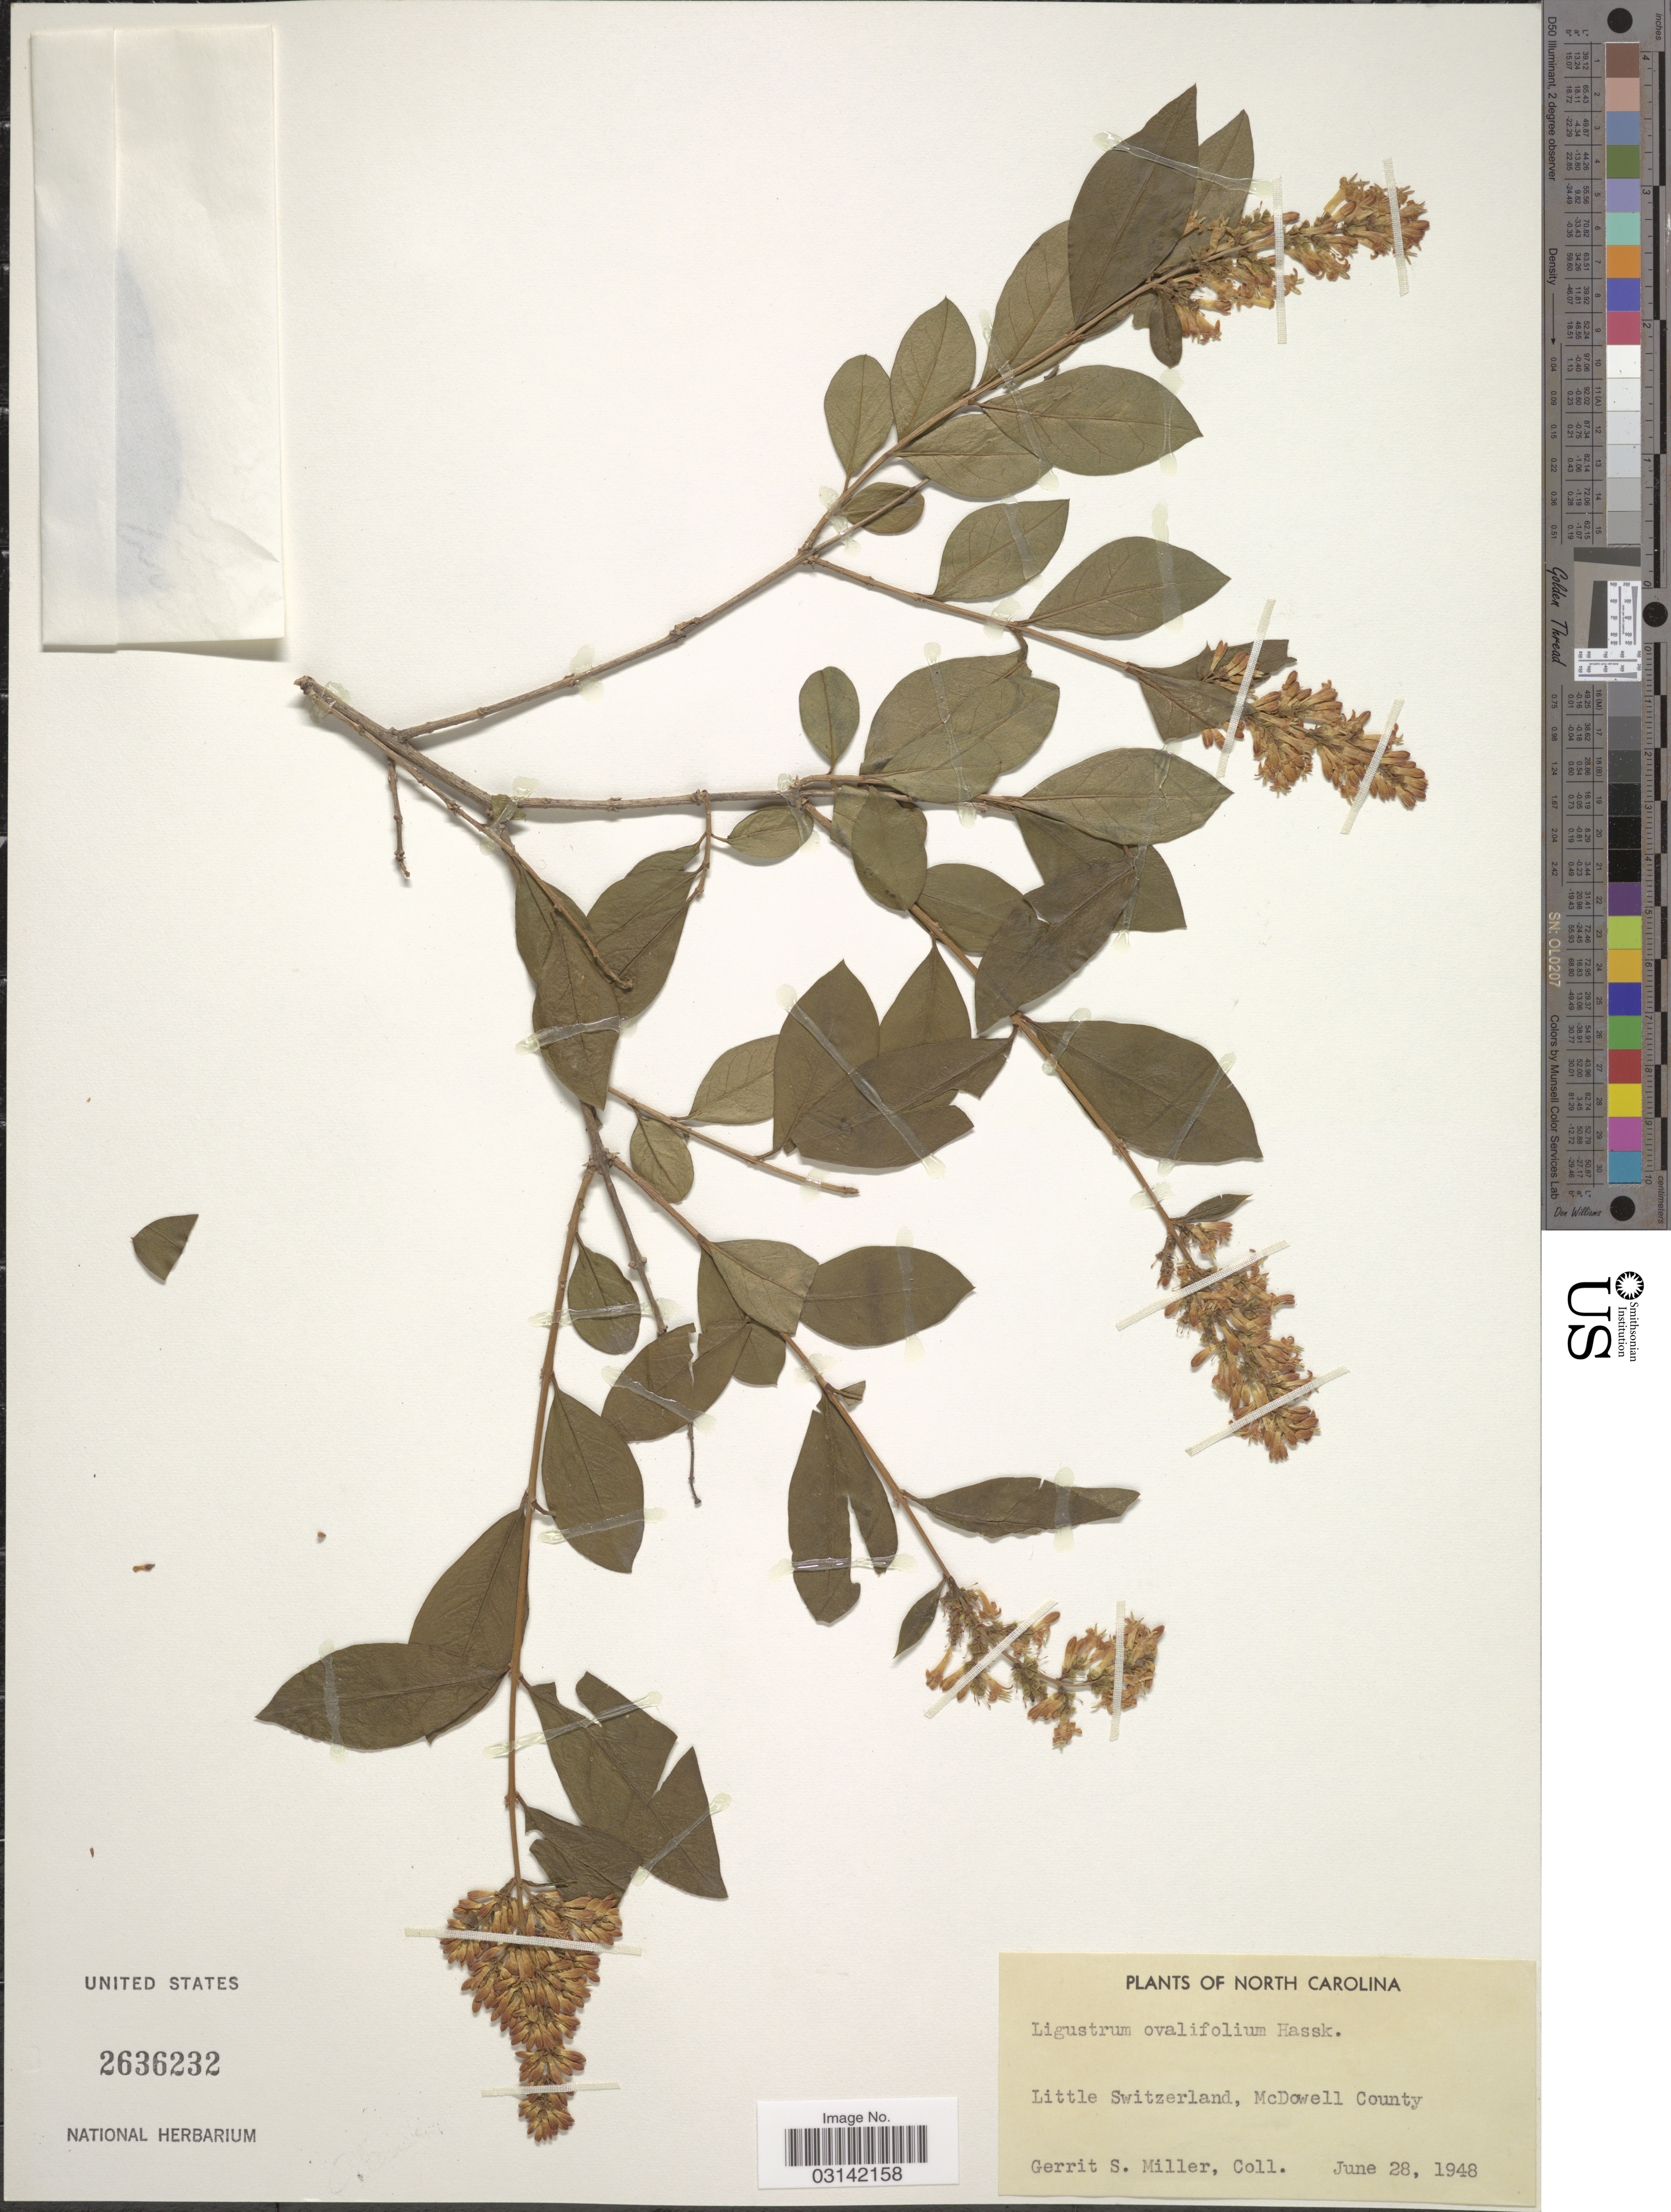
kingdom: Plantae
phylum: Tracheophyta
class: Magnoliopsida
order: Lamiales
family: Oleaceae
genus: Ligustrum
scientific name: Ligustrum ovalifolium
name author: Hassk.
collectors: G. S. Miller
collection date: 1948-06-28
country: United States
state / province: North Carolina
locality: Little Switzerland, McDowell County.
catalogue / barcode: US 2636232